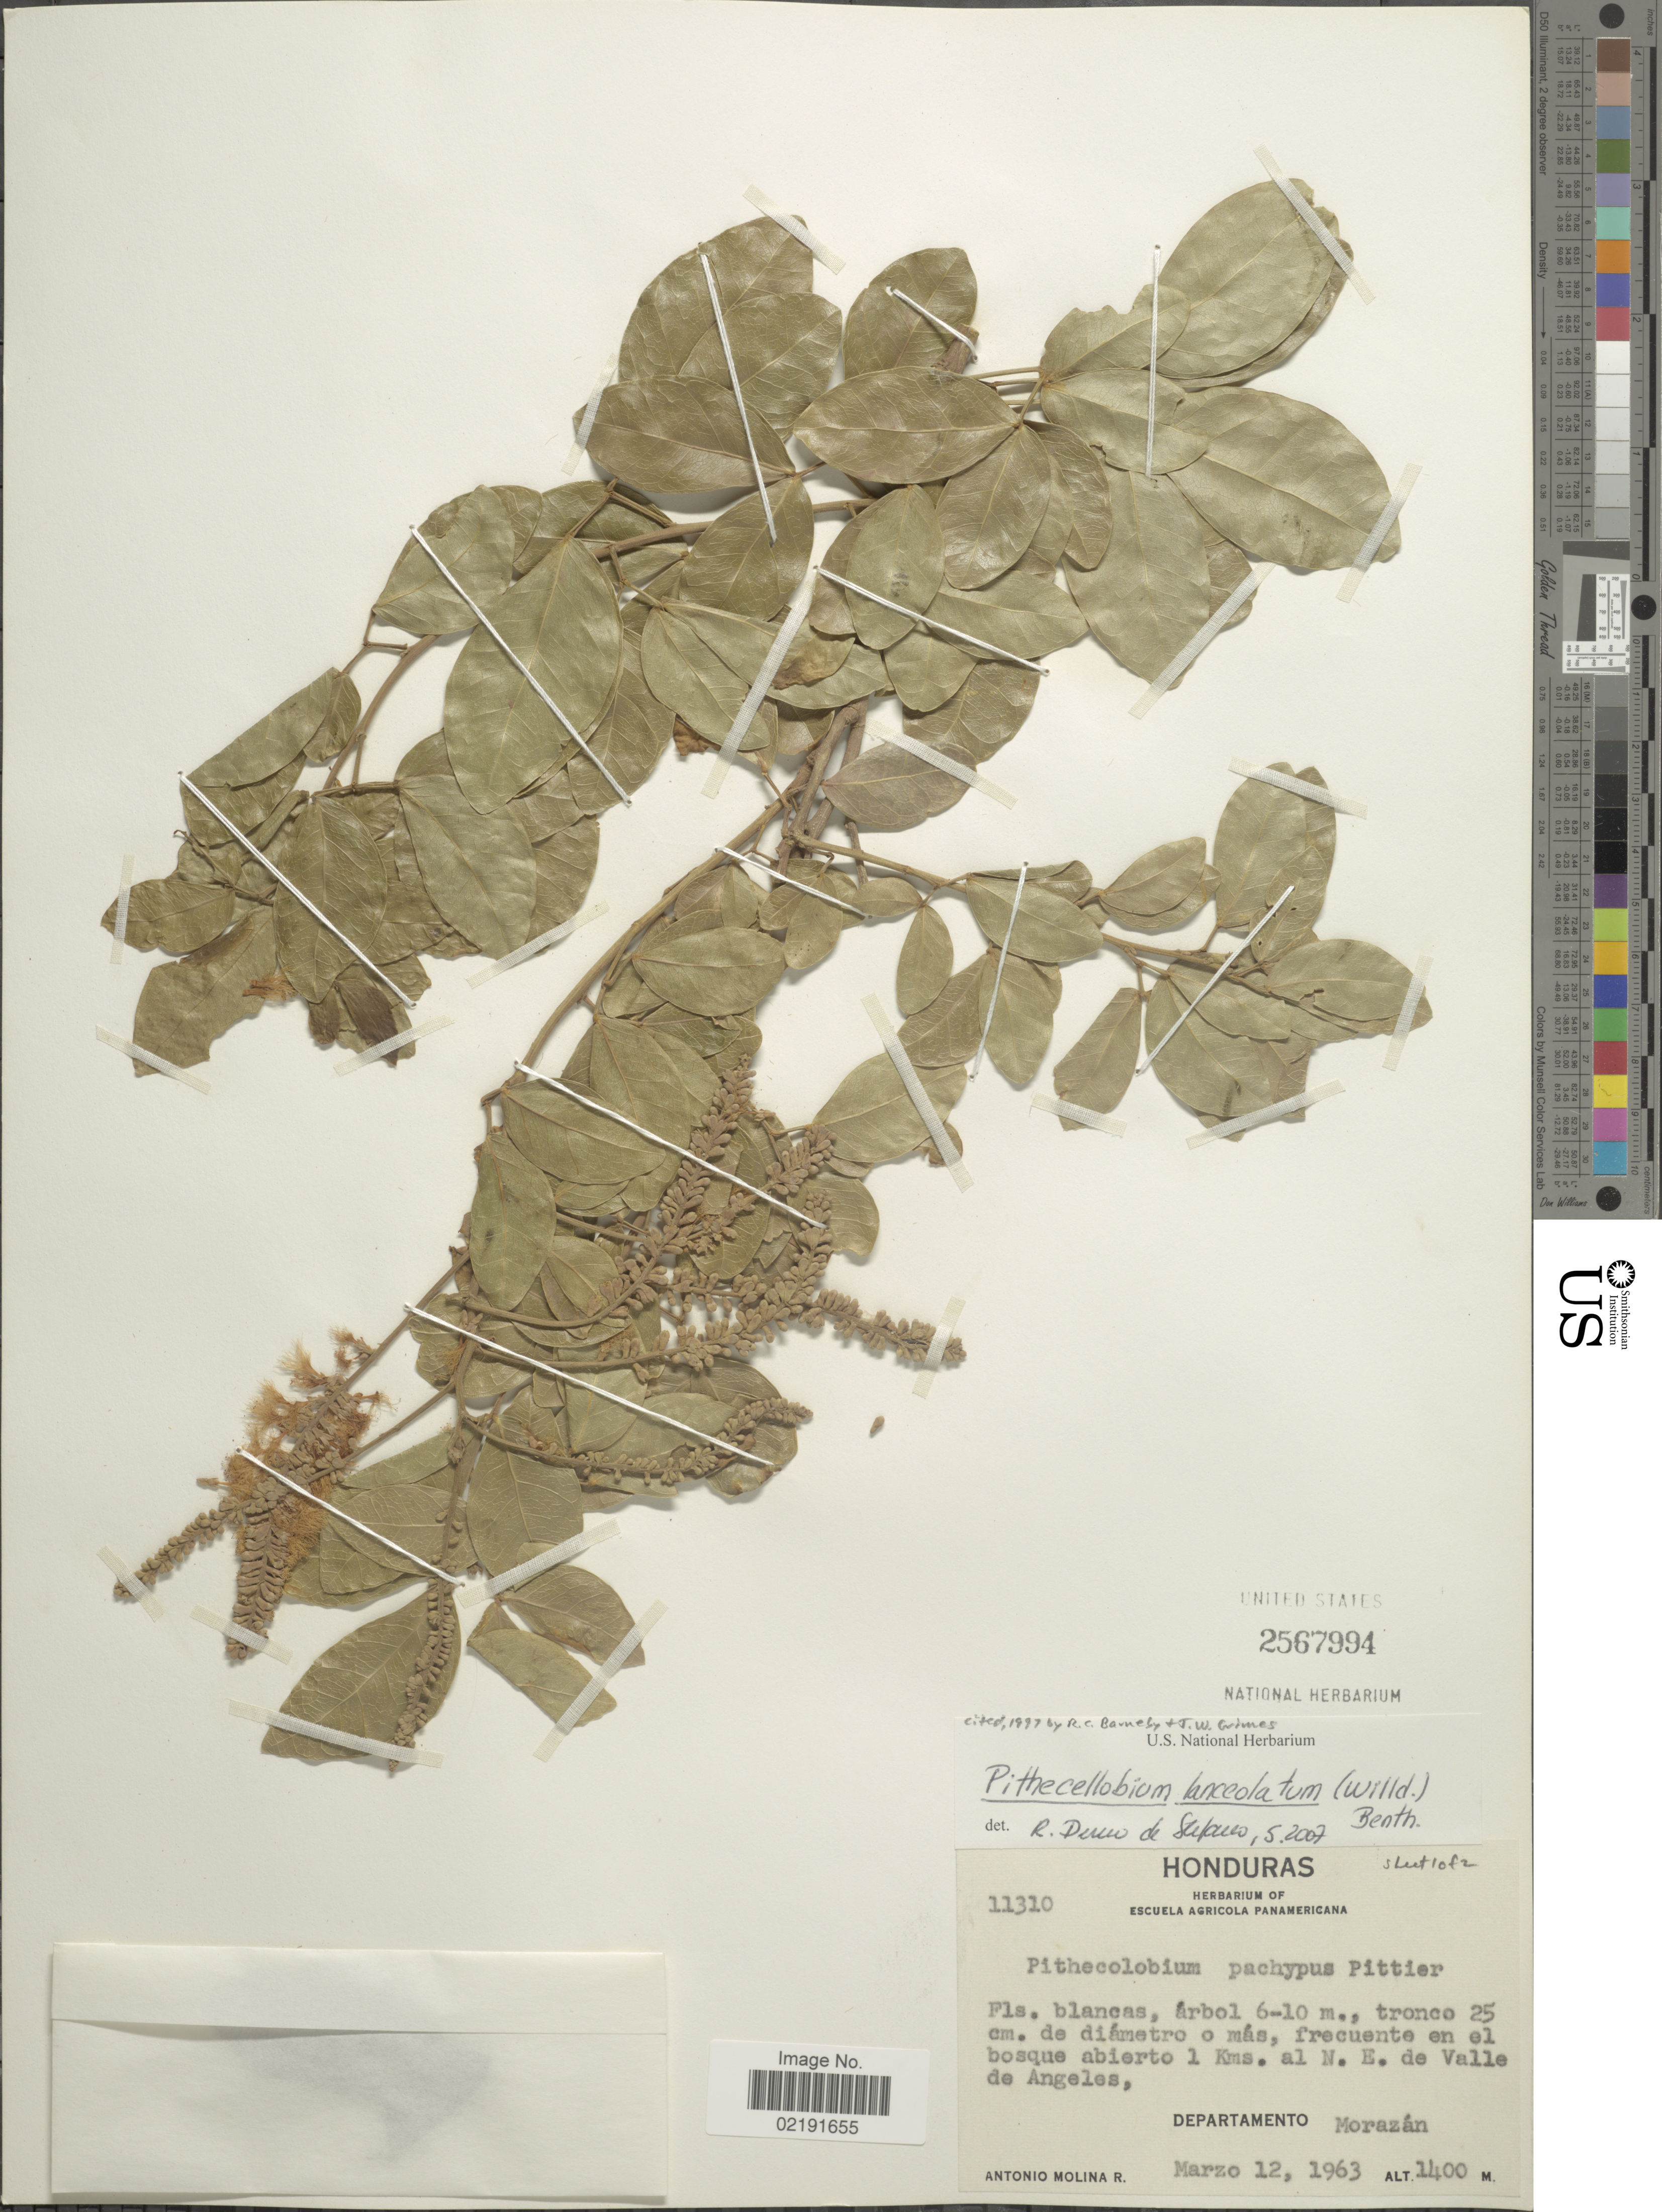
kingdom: Plantae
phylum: Tracheophyta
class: Magnoliopsida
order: Fabales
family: Fabaceae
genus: Pithecellobium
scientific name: Pithecellobium lanceolatum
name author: (Humb. & Bonpl. ex Willd.) Benth.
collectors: A. Molina R.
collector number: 11310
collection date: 1963-03-12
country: Honduras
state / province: Fco. Morazán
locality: Frecuente en el bosque abierto 1 Kms. al N.E. de Valle de Angeles, Departamento Morazán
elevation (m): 1400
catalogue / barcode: US 2567994